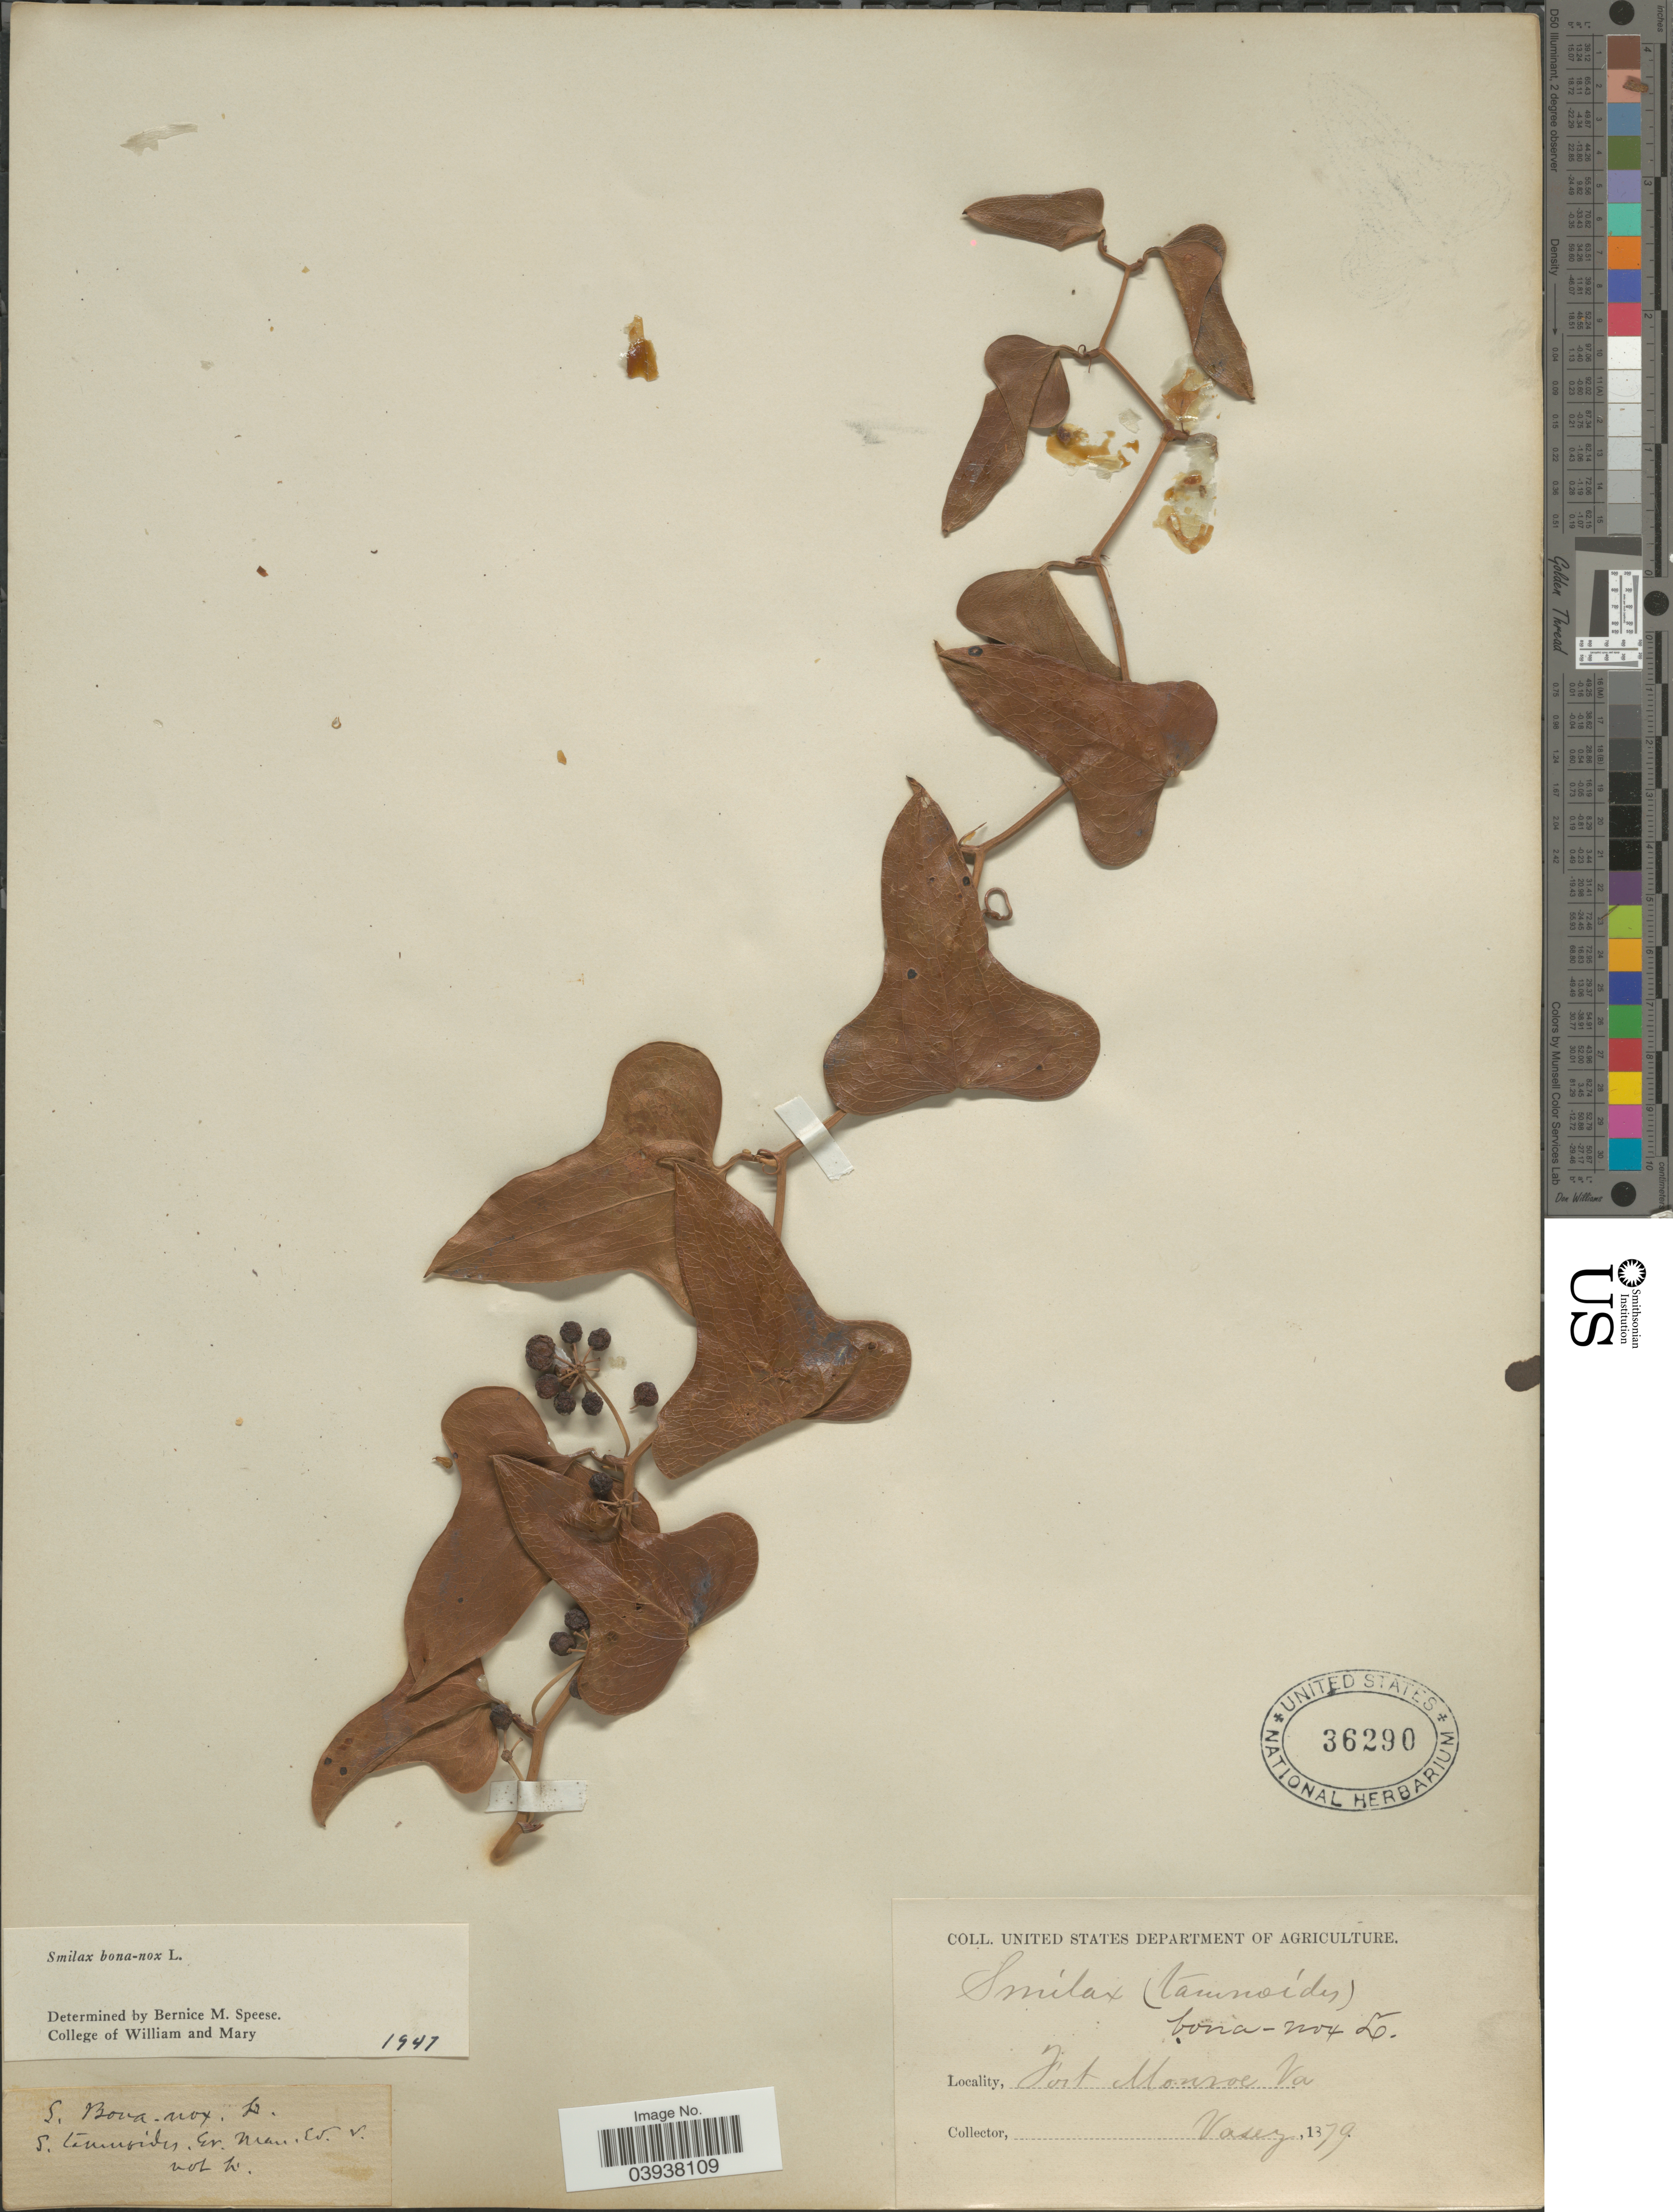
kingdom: Plantae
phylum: Tracheophyta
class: Liliopsida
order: Liliales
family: Smilacaceae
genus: Smilax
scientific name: Smilax bona-nox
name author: L.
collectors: Vasey, --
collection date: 1879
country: United States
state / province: Virginia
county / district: City of Hampton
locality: Fort Monroe.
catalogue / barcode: US 36290